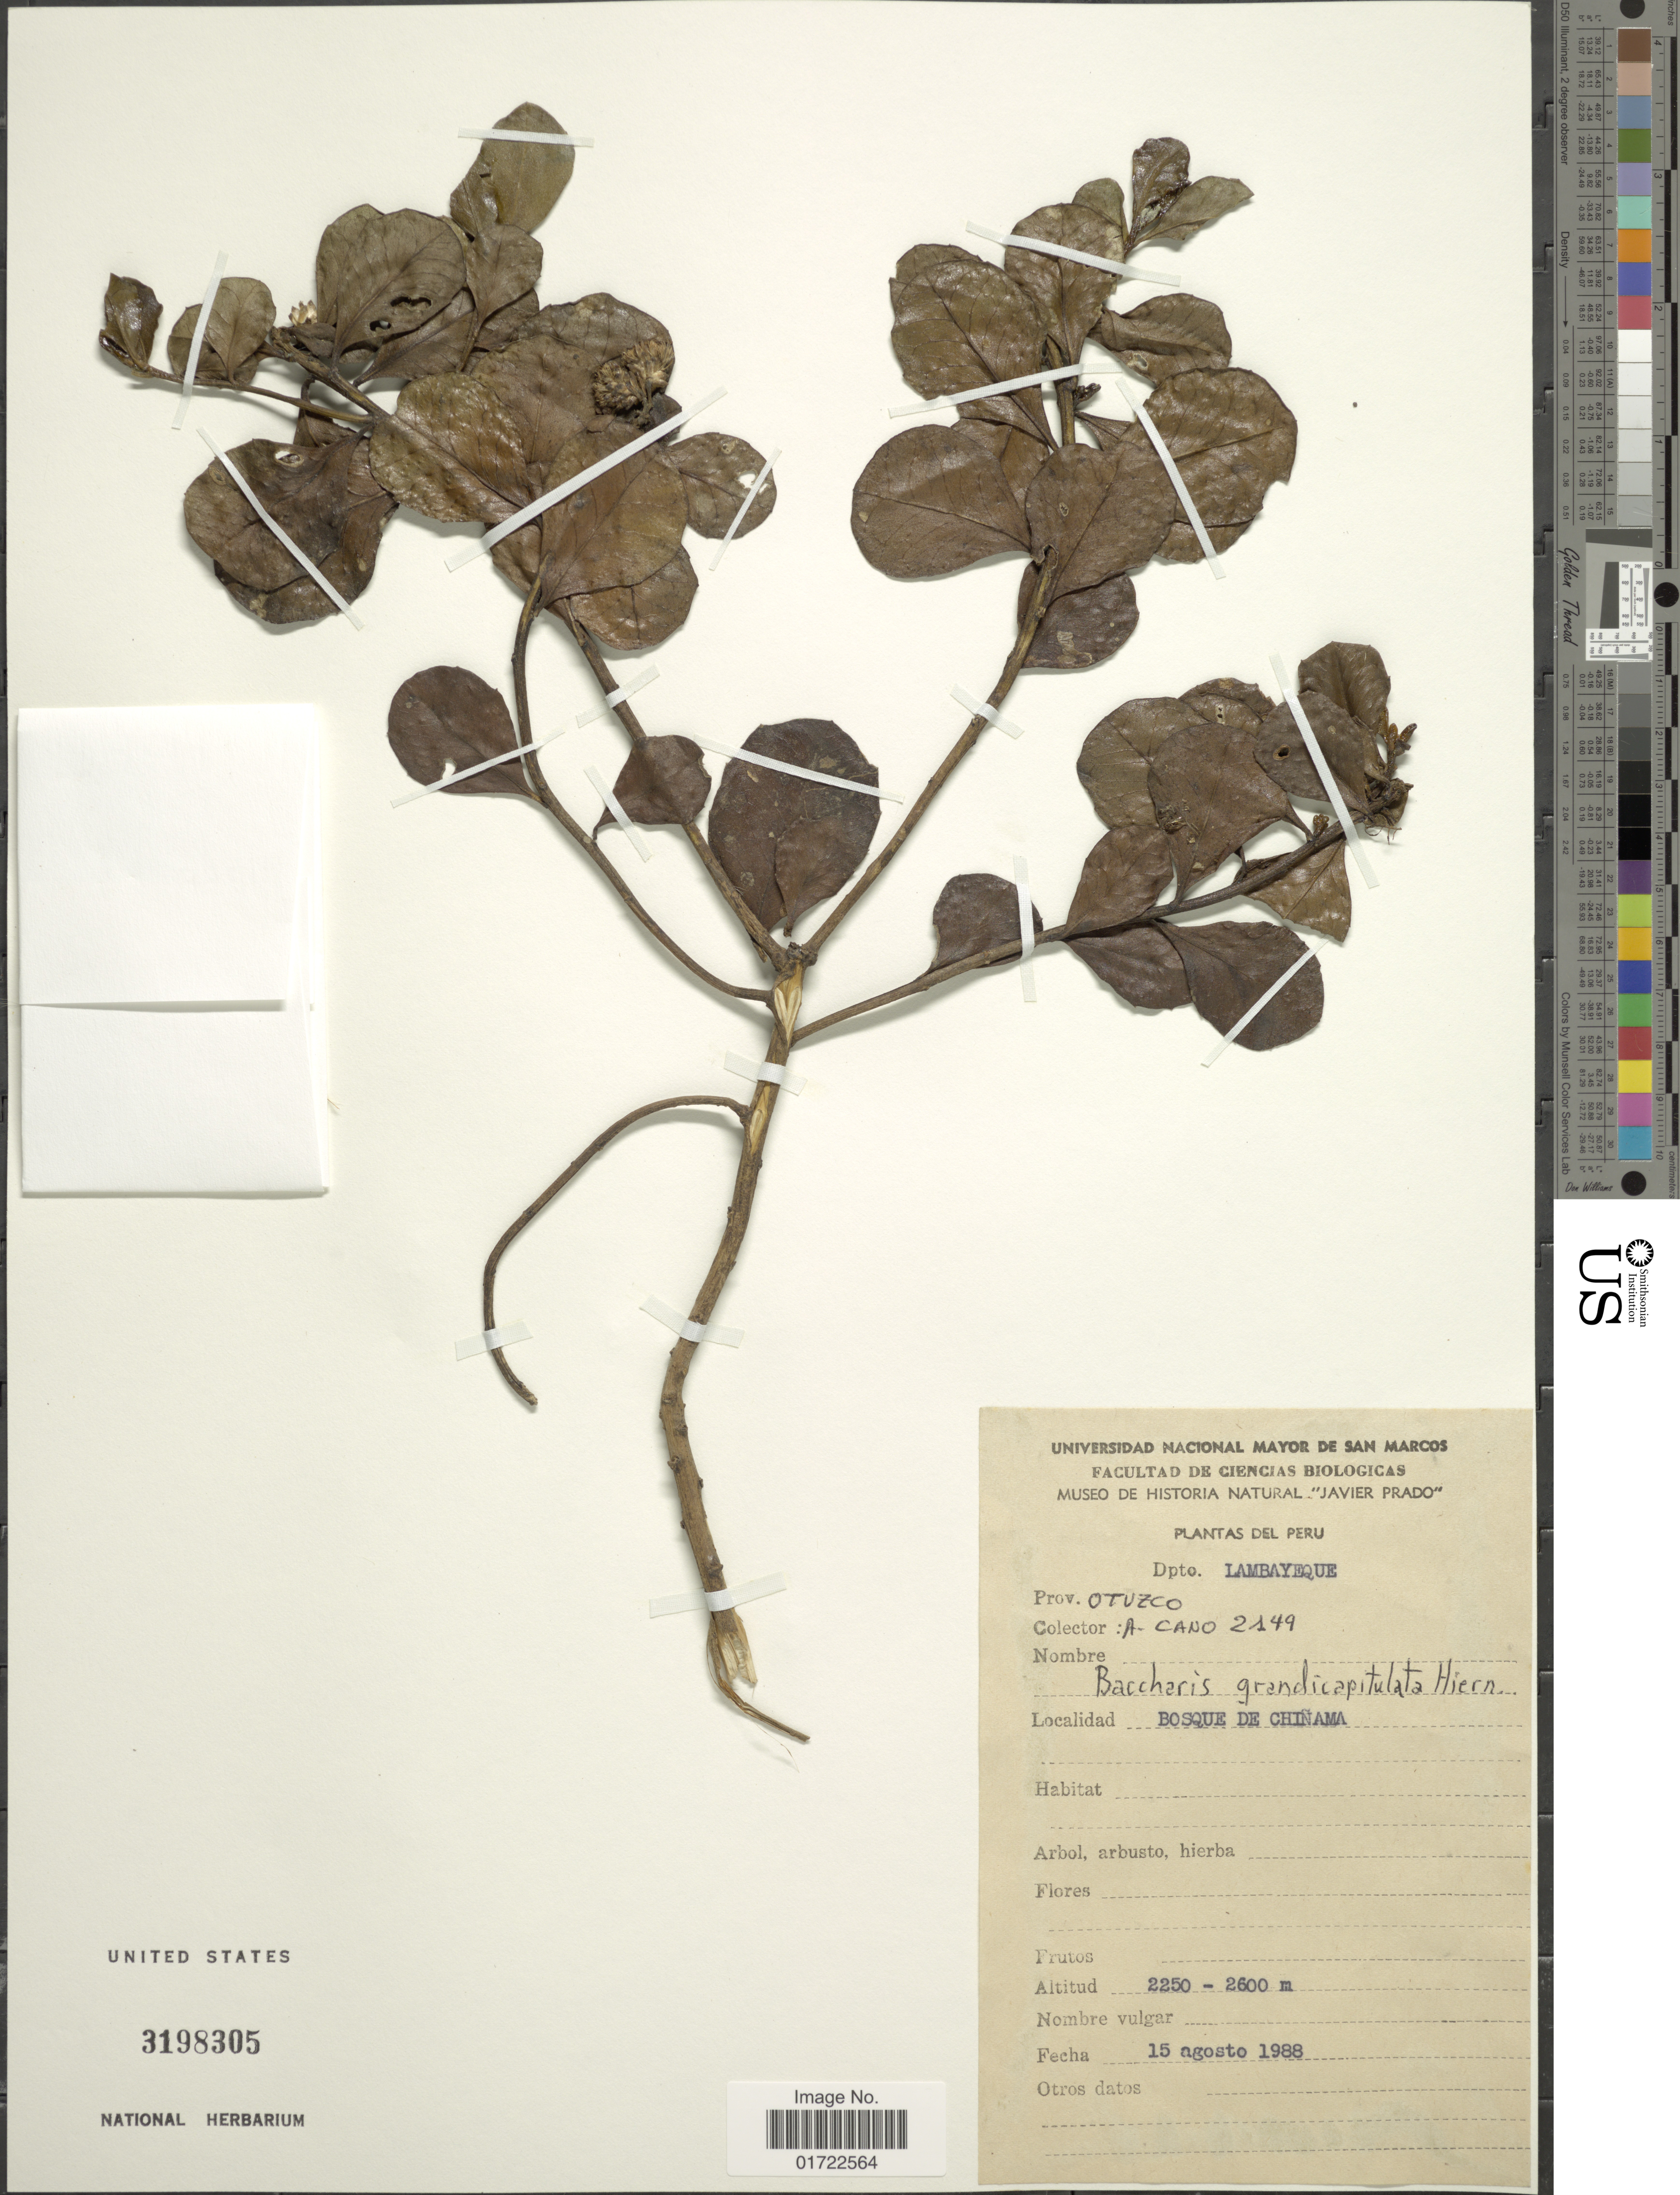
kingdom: Plantae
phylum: Tracheophyta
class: Magnoliopsida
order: Asterales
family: Asteraceae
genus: Baccharis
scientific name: Baccharis grandicapitulata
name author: Hieron.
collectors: A. Cano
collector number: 2149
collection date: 1988-08-15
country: Peru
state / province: Lambayeque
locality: Prov. Otuzco, Bosque de Chinama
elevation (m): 2250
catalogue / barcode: US 31983605